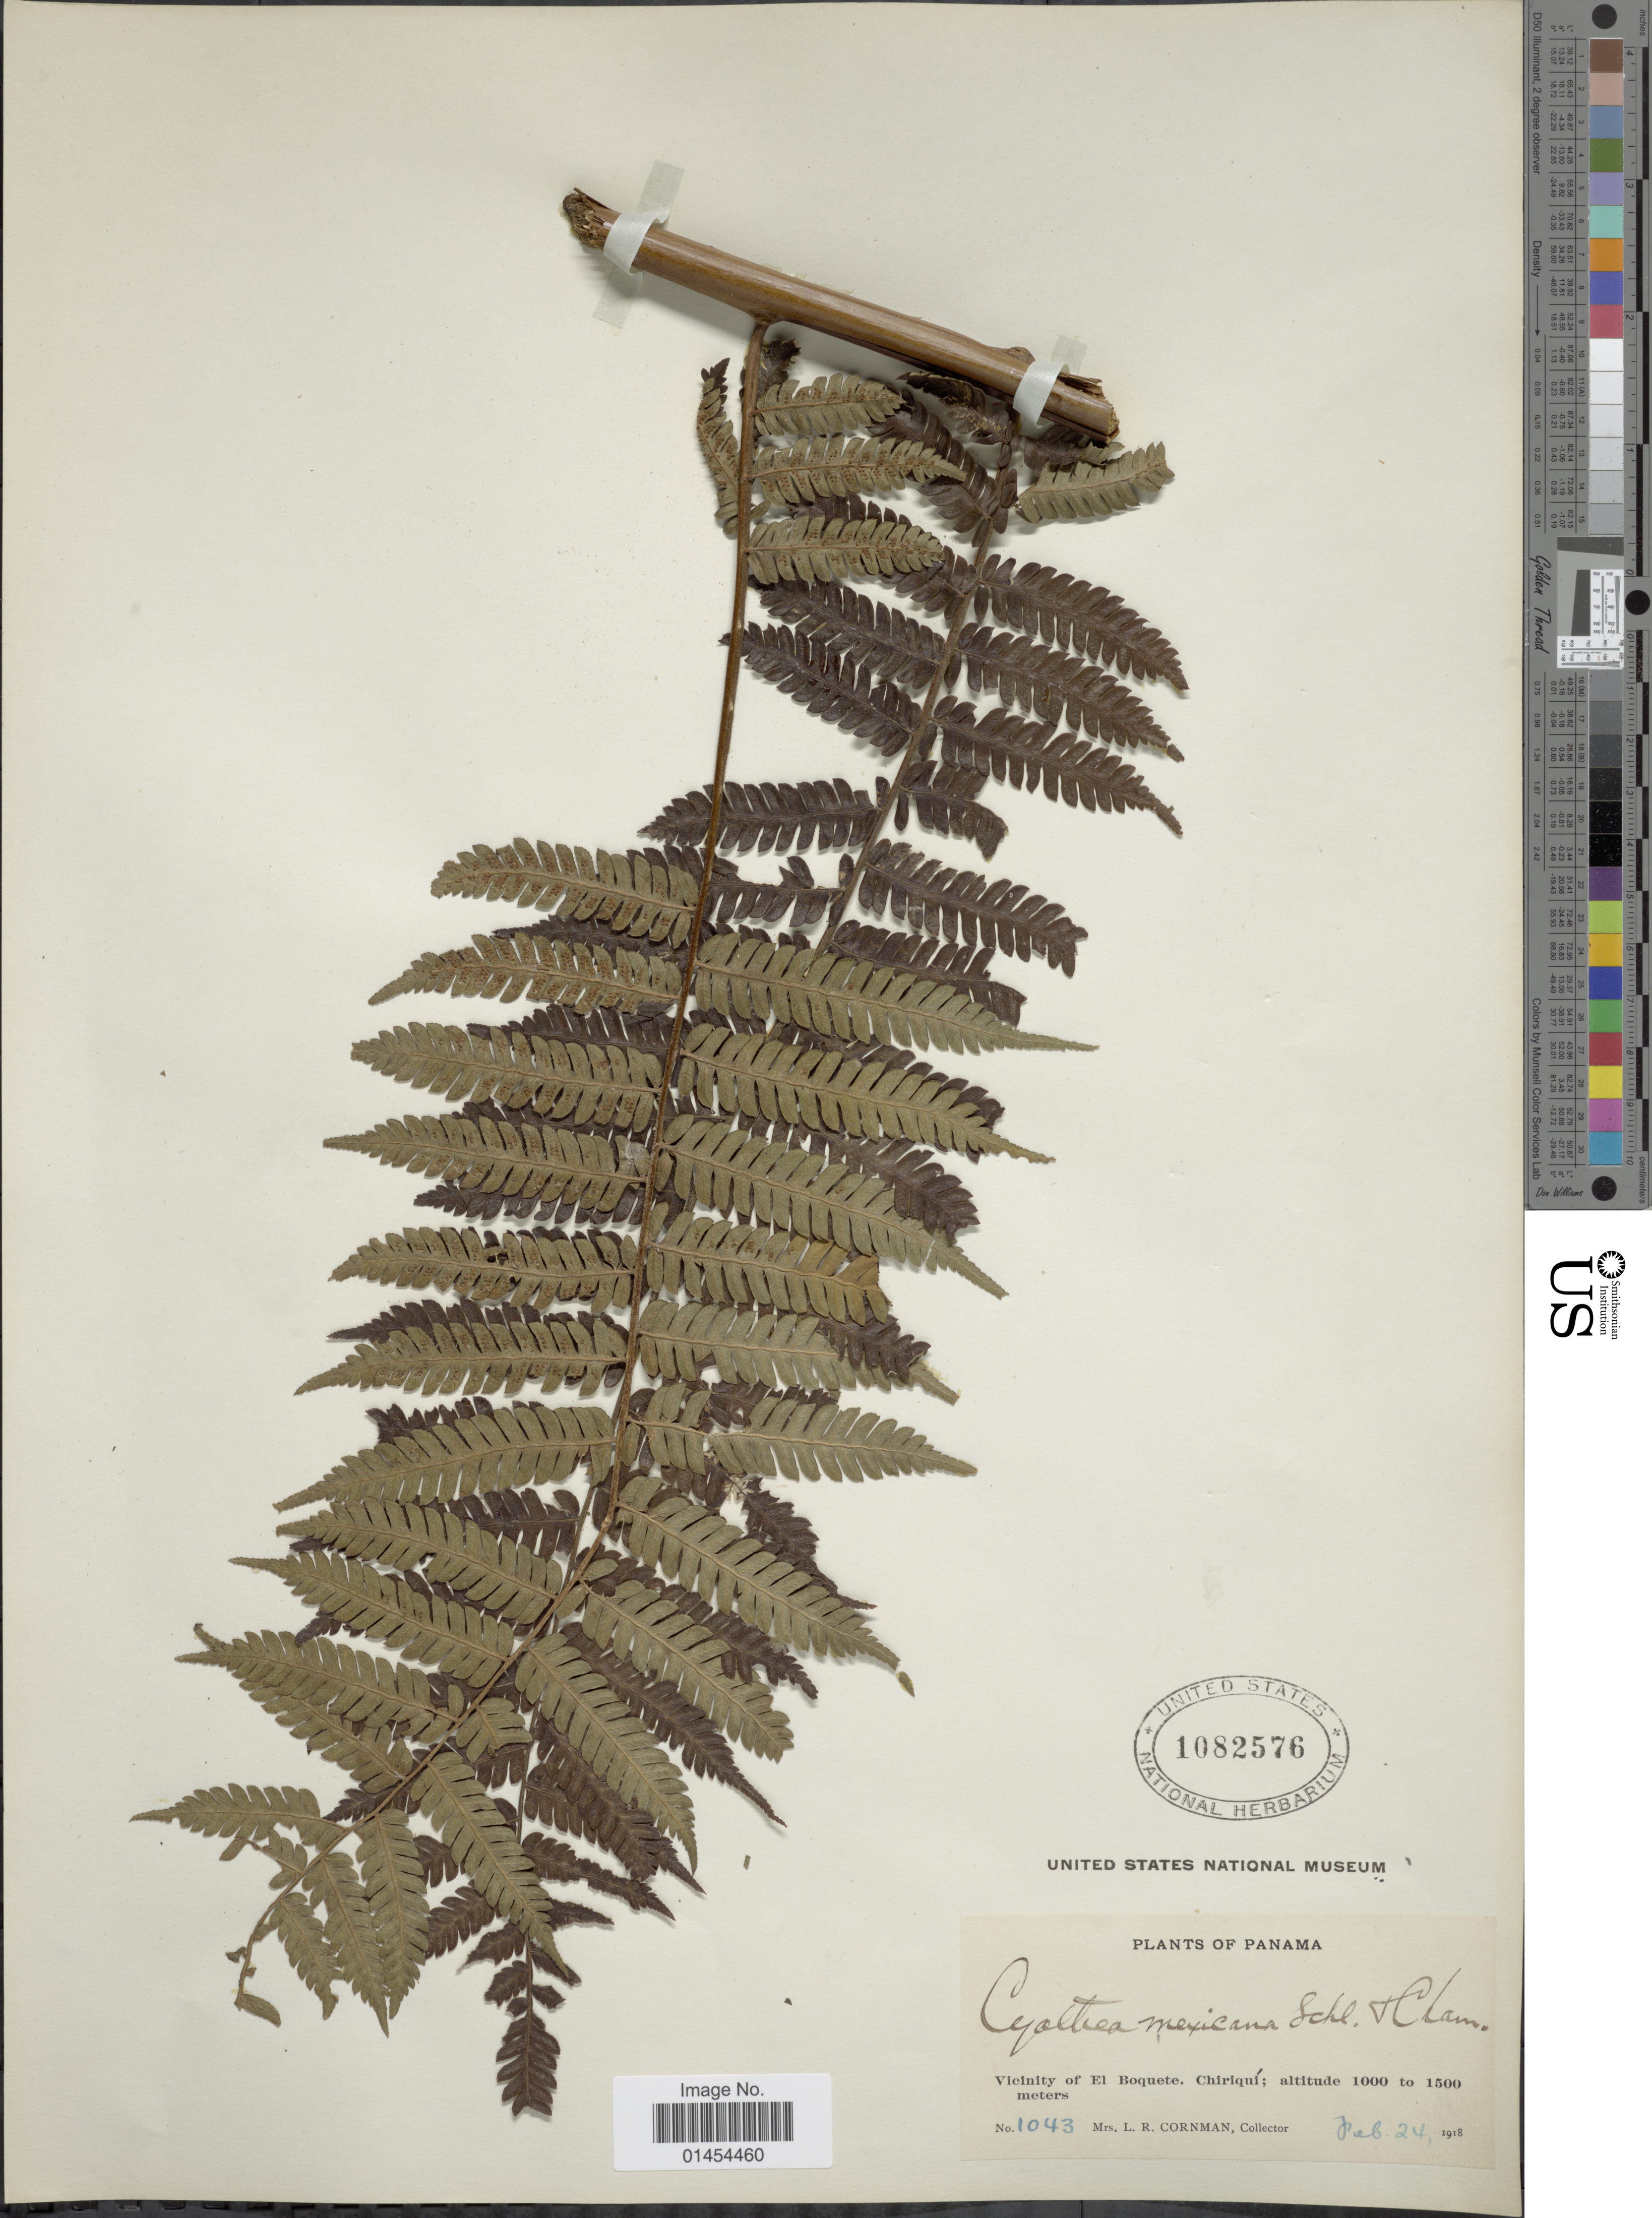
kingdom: Plantae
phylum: Tracheophyta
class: Polypodiopsida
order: Cyatheales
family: Cyatheaceae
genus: Alsophila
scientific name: Alsophila firma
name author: (Baker) D.S. Conant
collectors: L. Cornman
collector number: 1043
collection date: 1918-02-24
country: Panama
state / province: Chiriqui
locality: Vicinity of El Boquete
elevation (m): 1000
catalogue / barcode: US 1082576